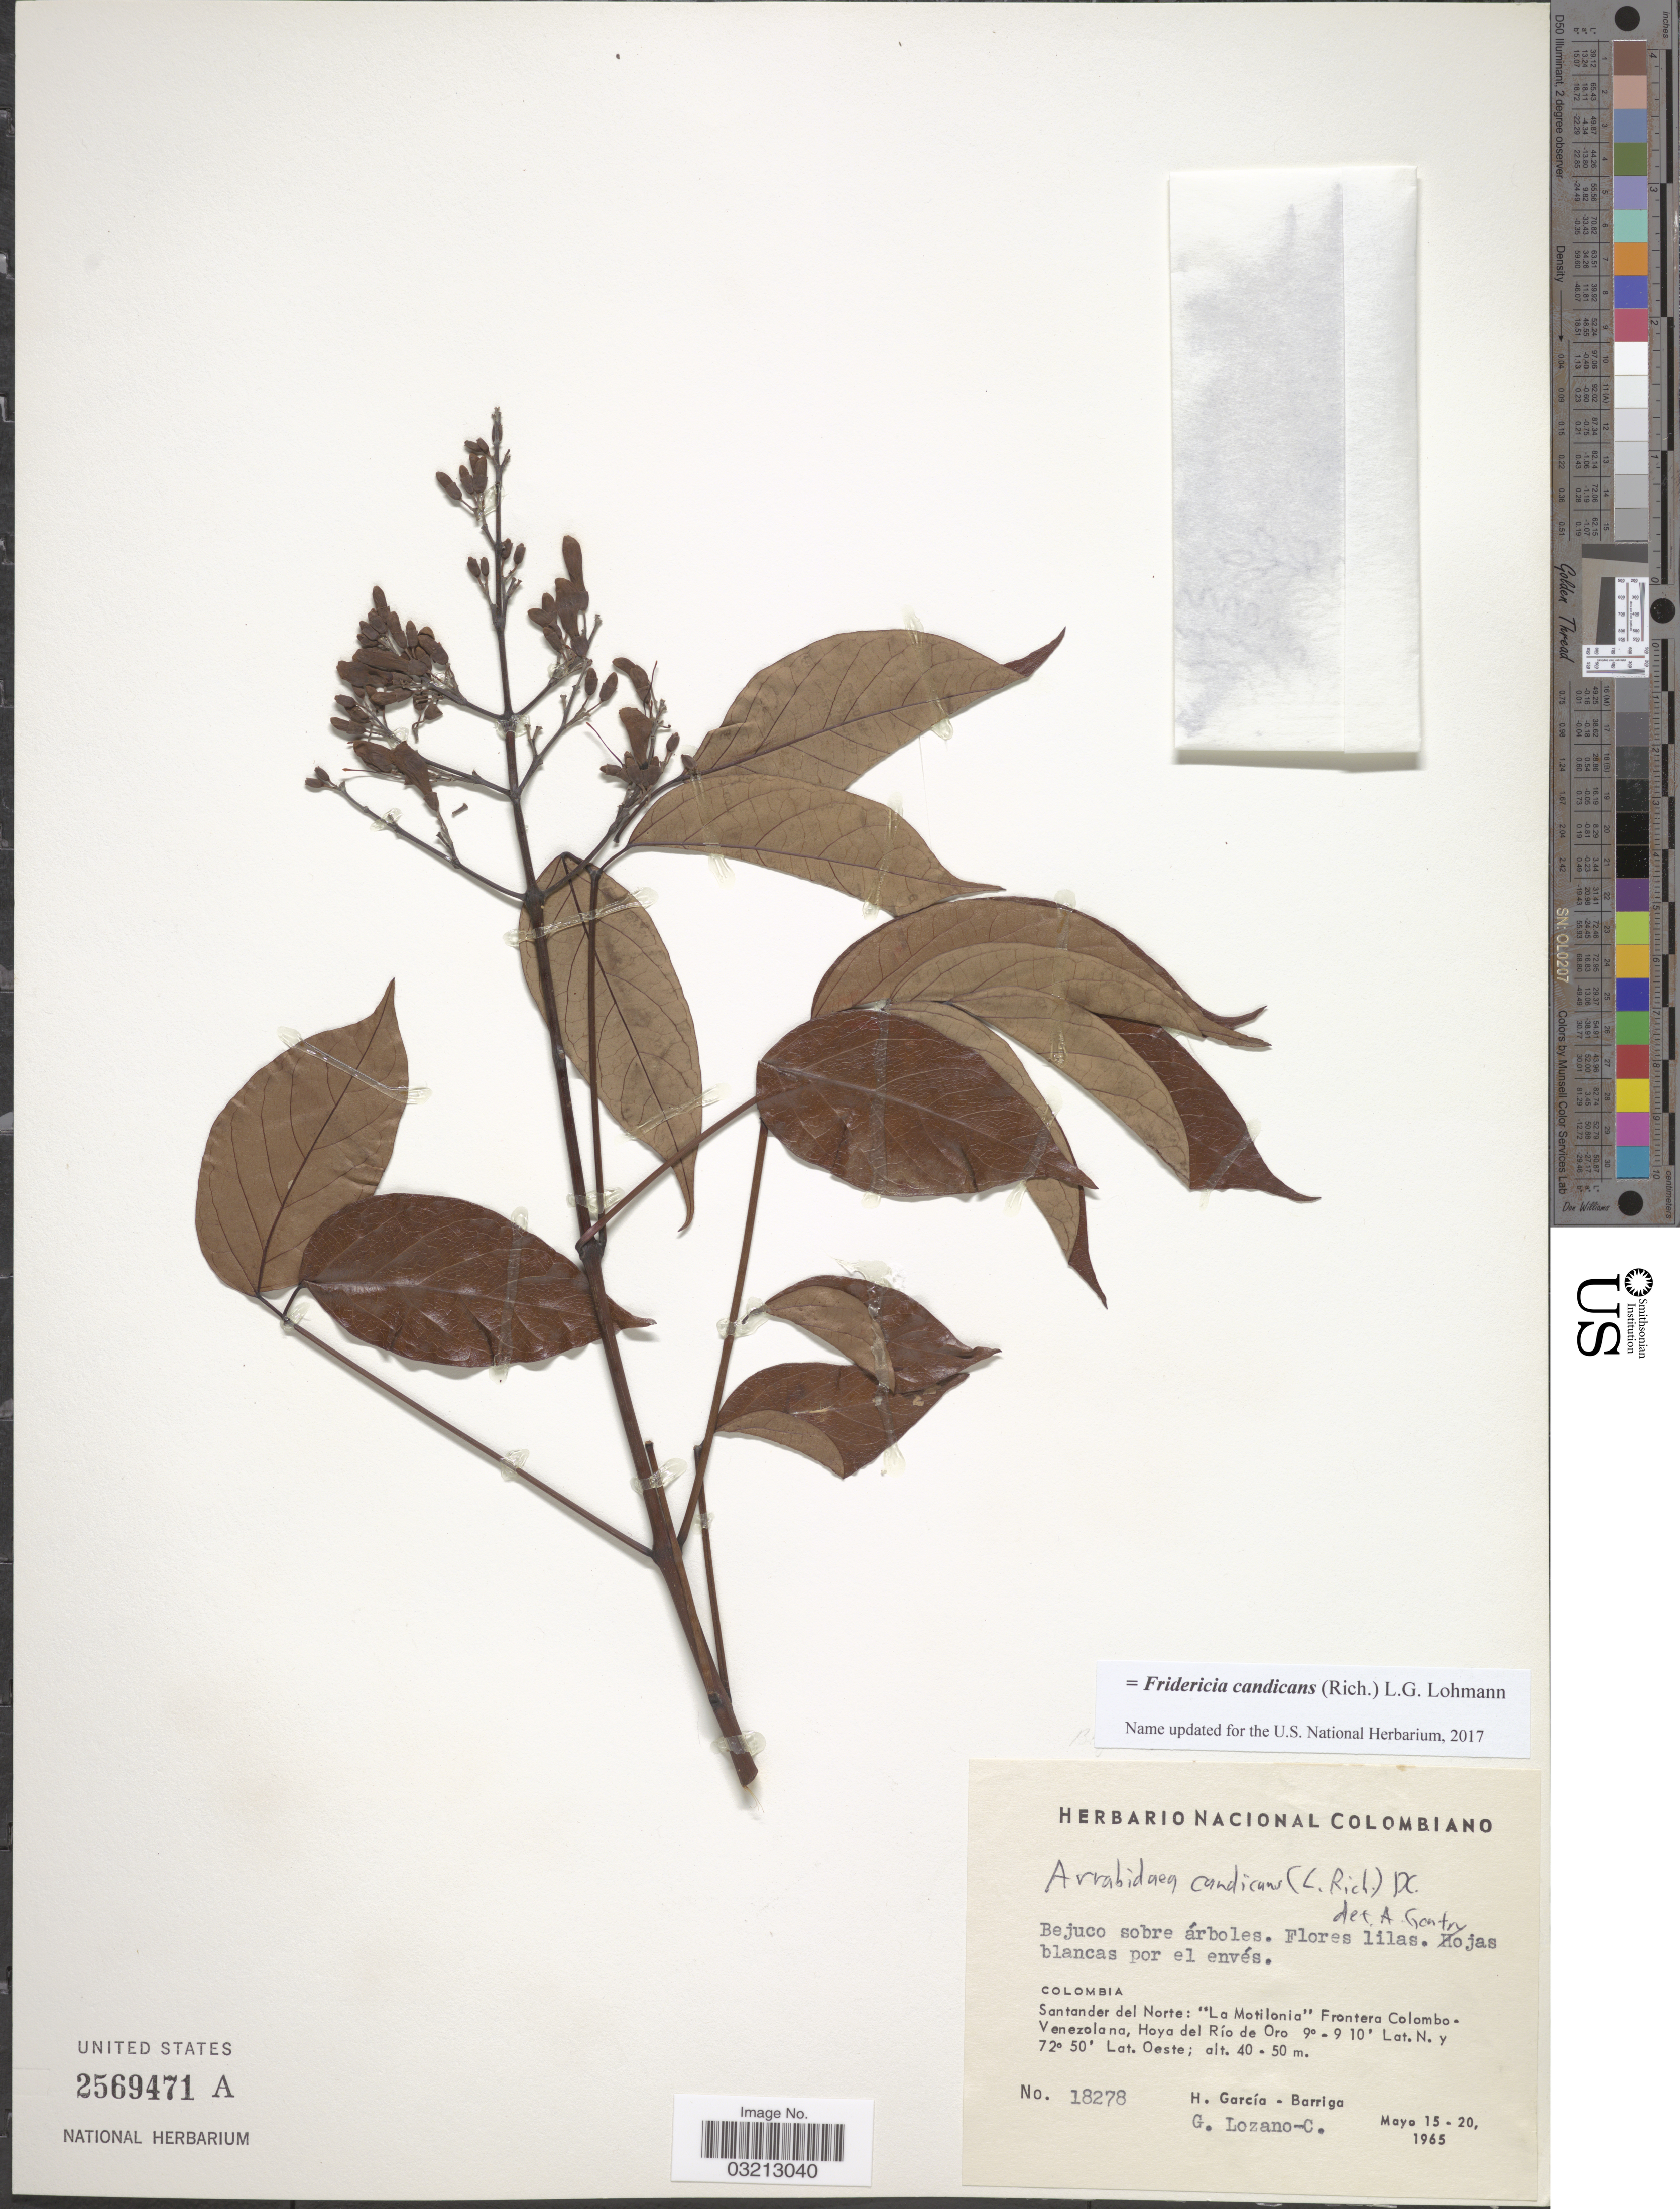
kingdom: Plantae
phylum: Tracheophyta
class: Magnoliopsida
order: Lamiales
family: Bignoniaceae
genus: Fridericia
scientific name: Fridericia candicans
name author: (Rich.) L.G. Lohmann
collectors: H. García Barriga & G. Lozano-Contreras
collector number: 18278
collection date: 1965-05-15/1965-05-20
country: Colombia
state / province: Norte de Santander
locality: La Motilonia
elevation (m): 40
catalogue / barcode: US 2569471A